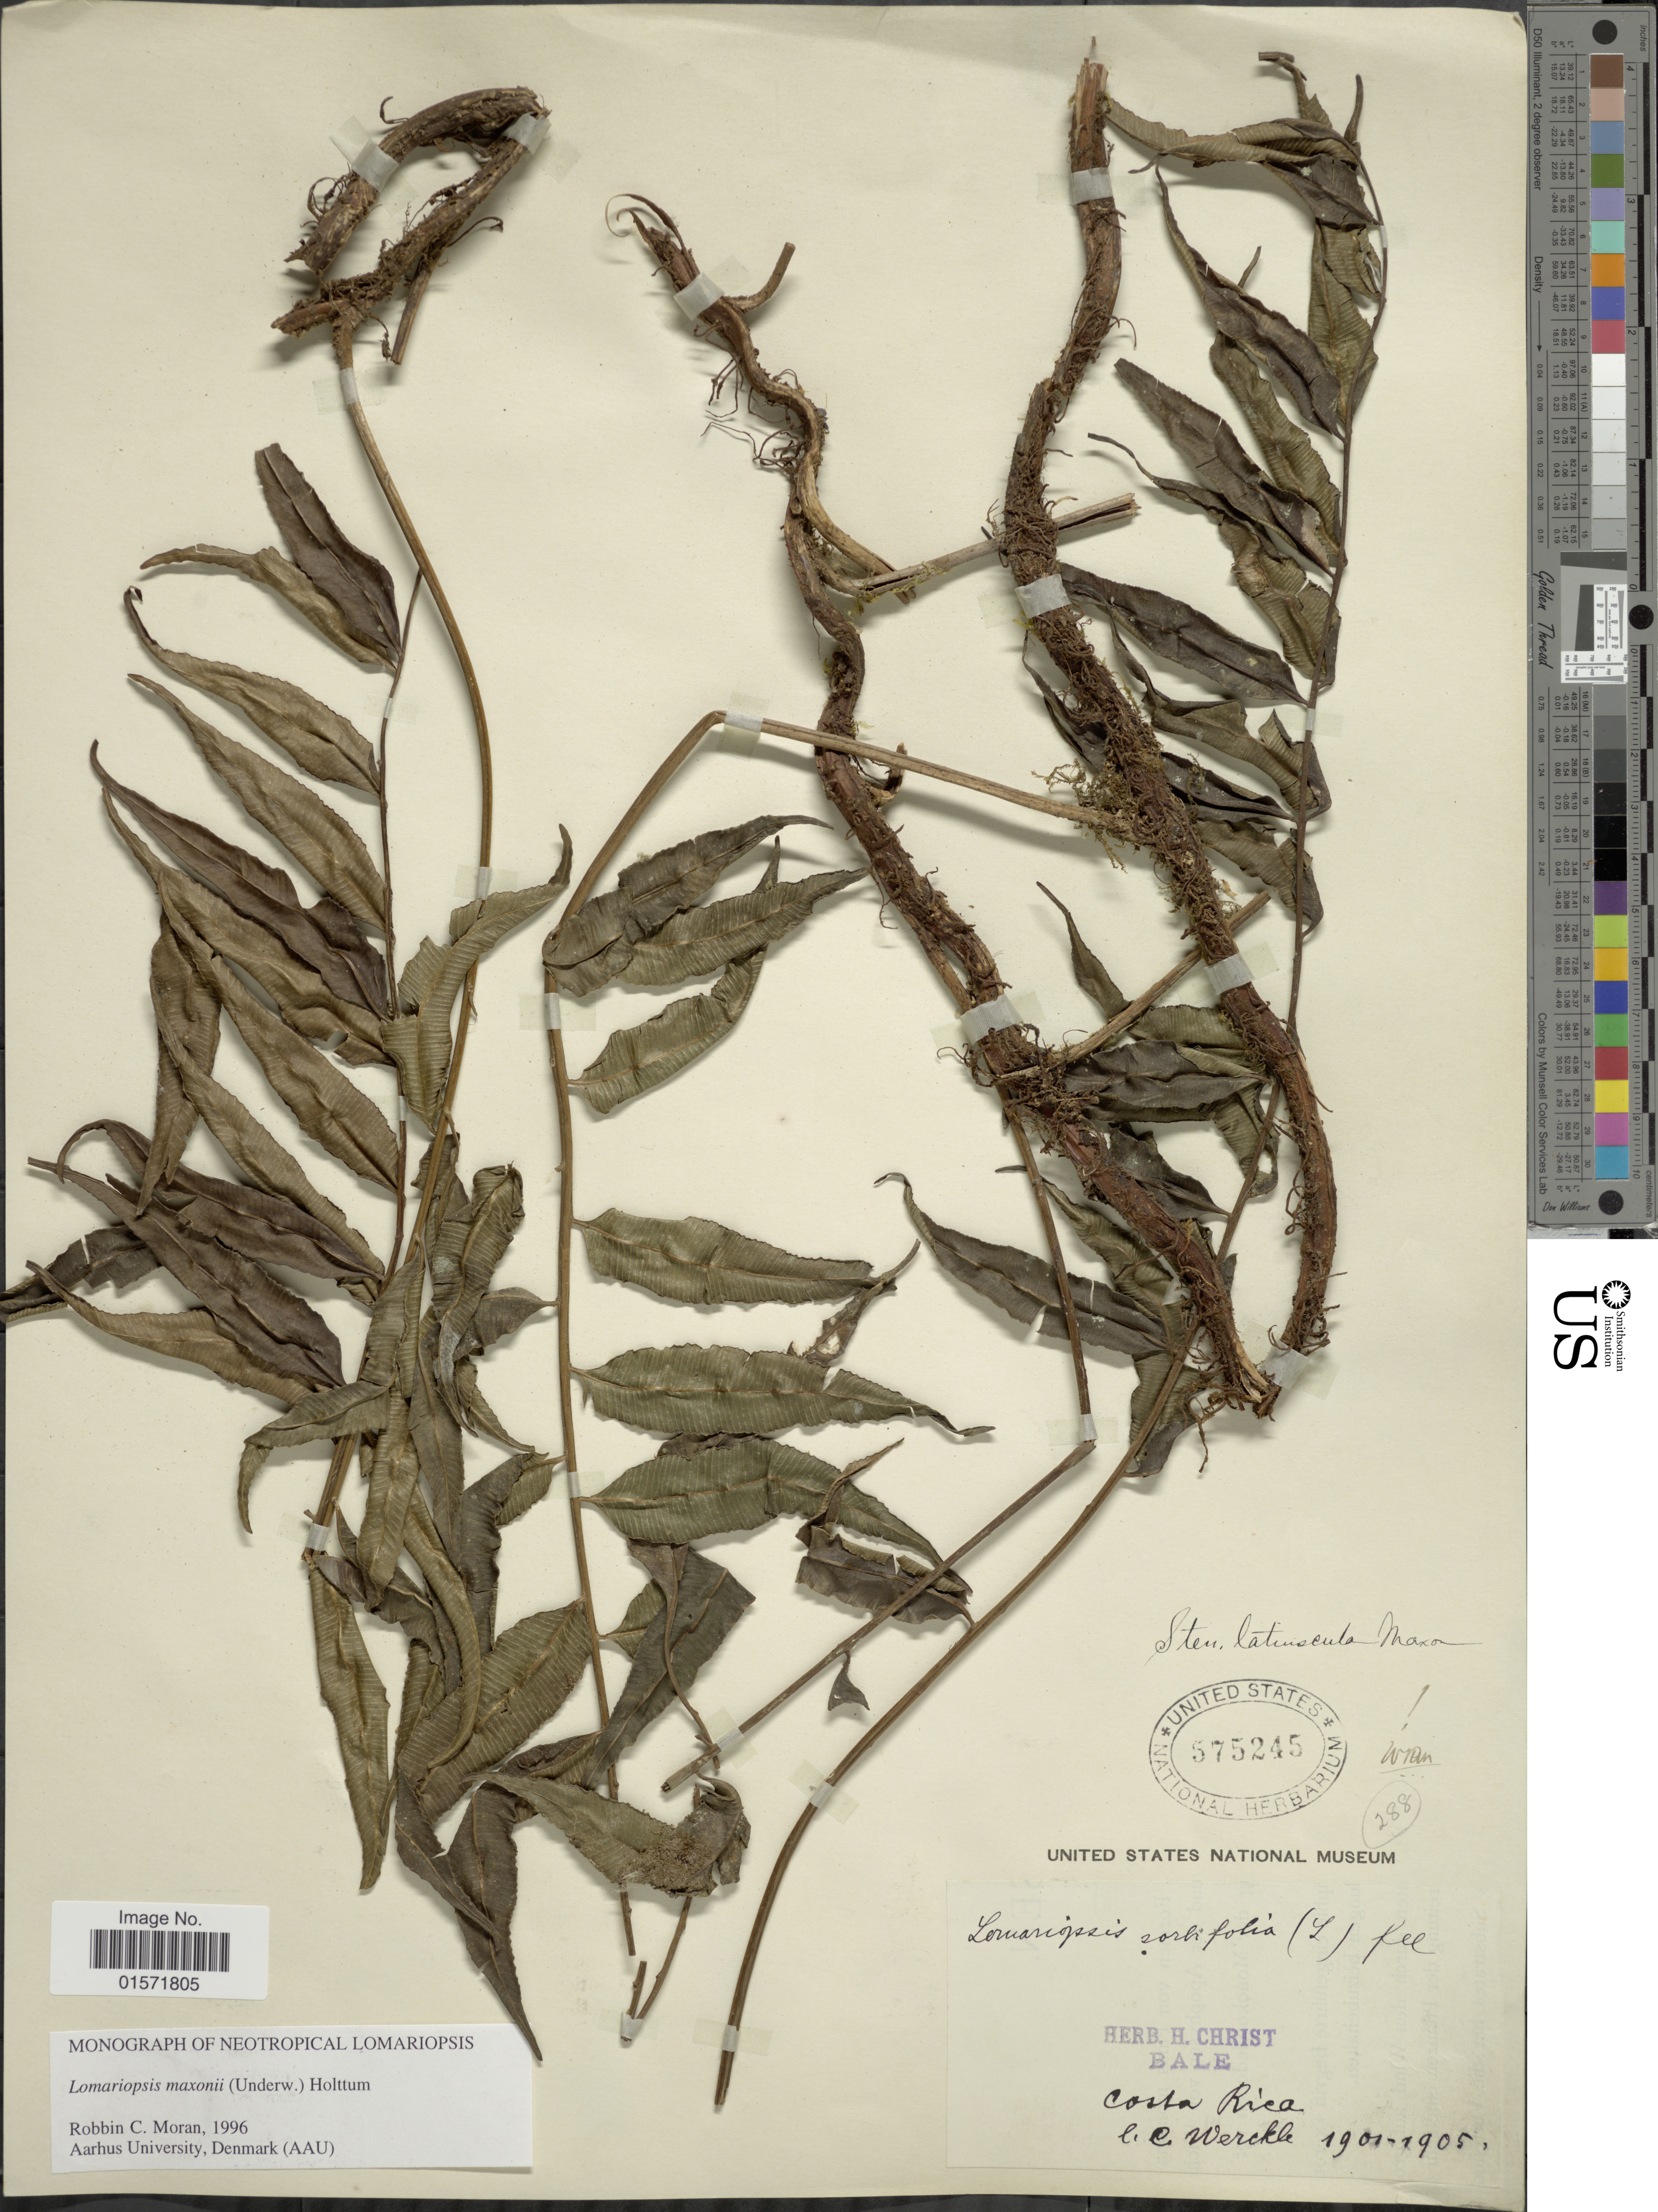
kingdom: Plantae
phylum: Tracheophyta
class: Polypodiopsida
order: Polypodiales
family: Lomariopsidaceae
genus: Lomariopsis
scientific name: Lomariopsis latiuscula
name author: (Maxon) Holttum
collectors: C. C Wercklé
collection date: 1901/1905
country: Costa Rica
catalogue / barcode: US 575245